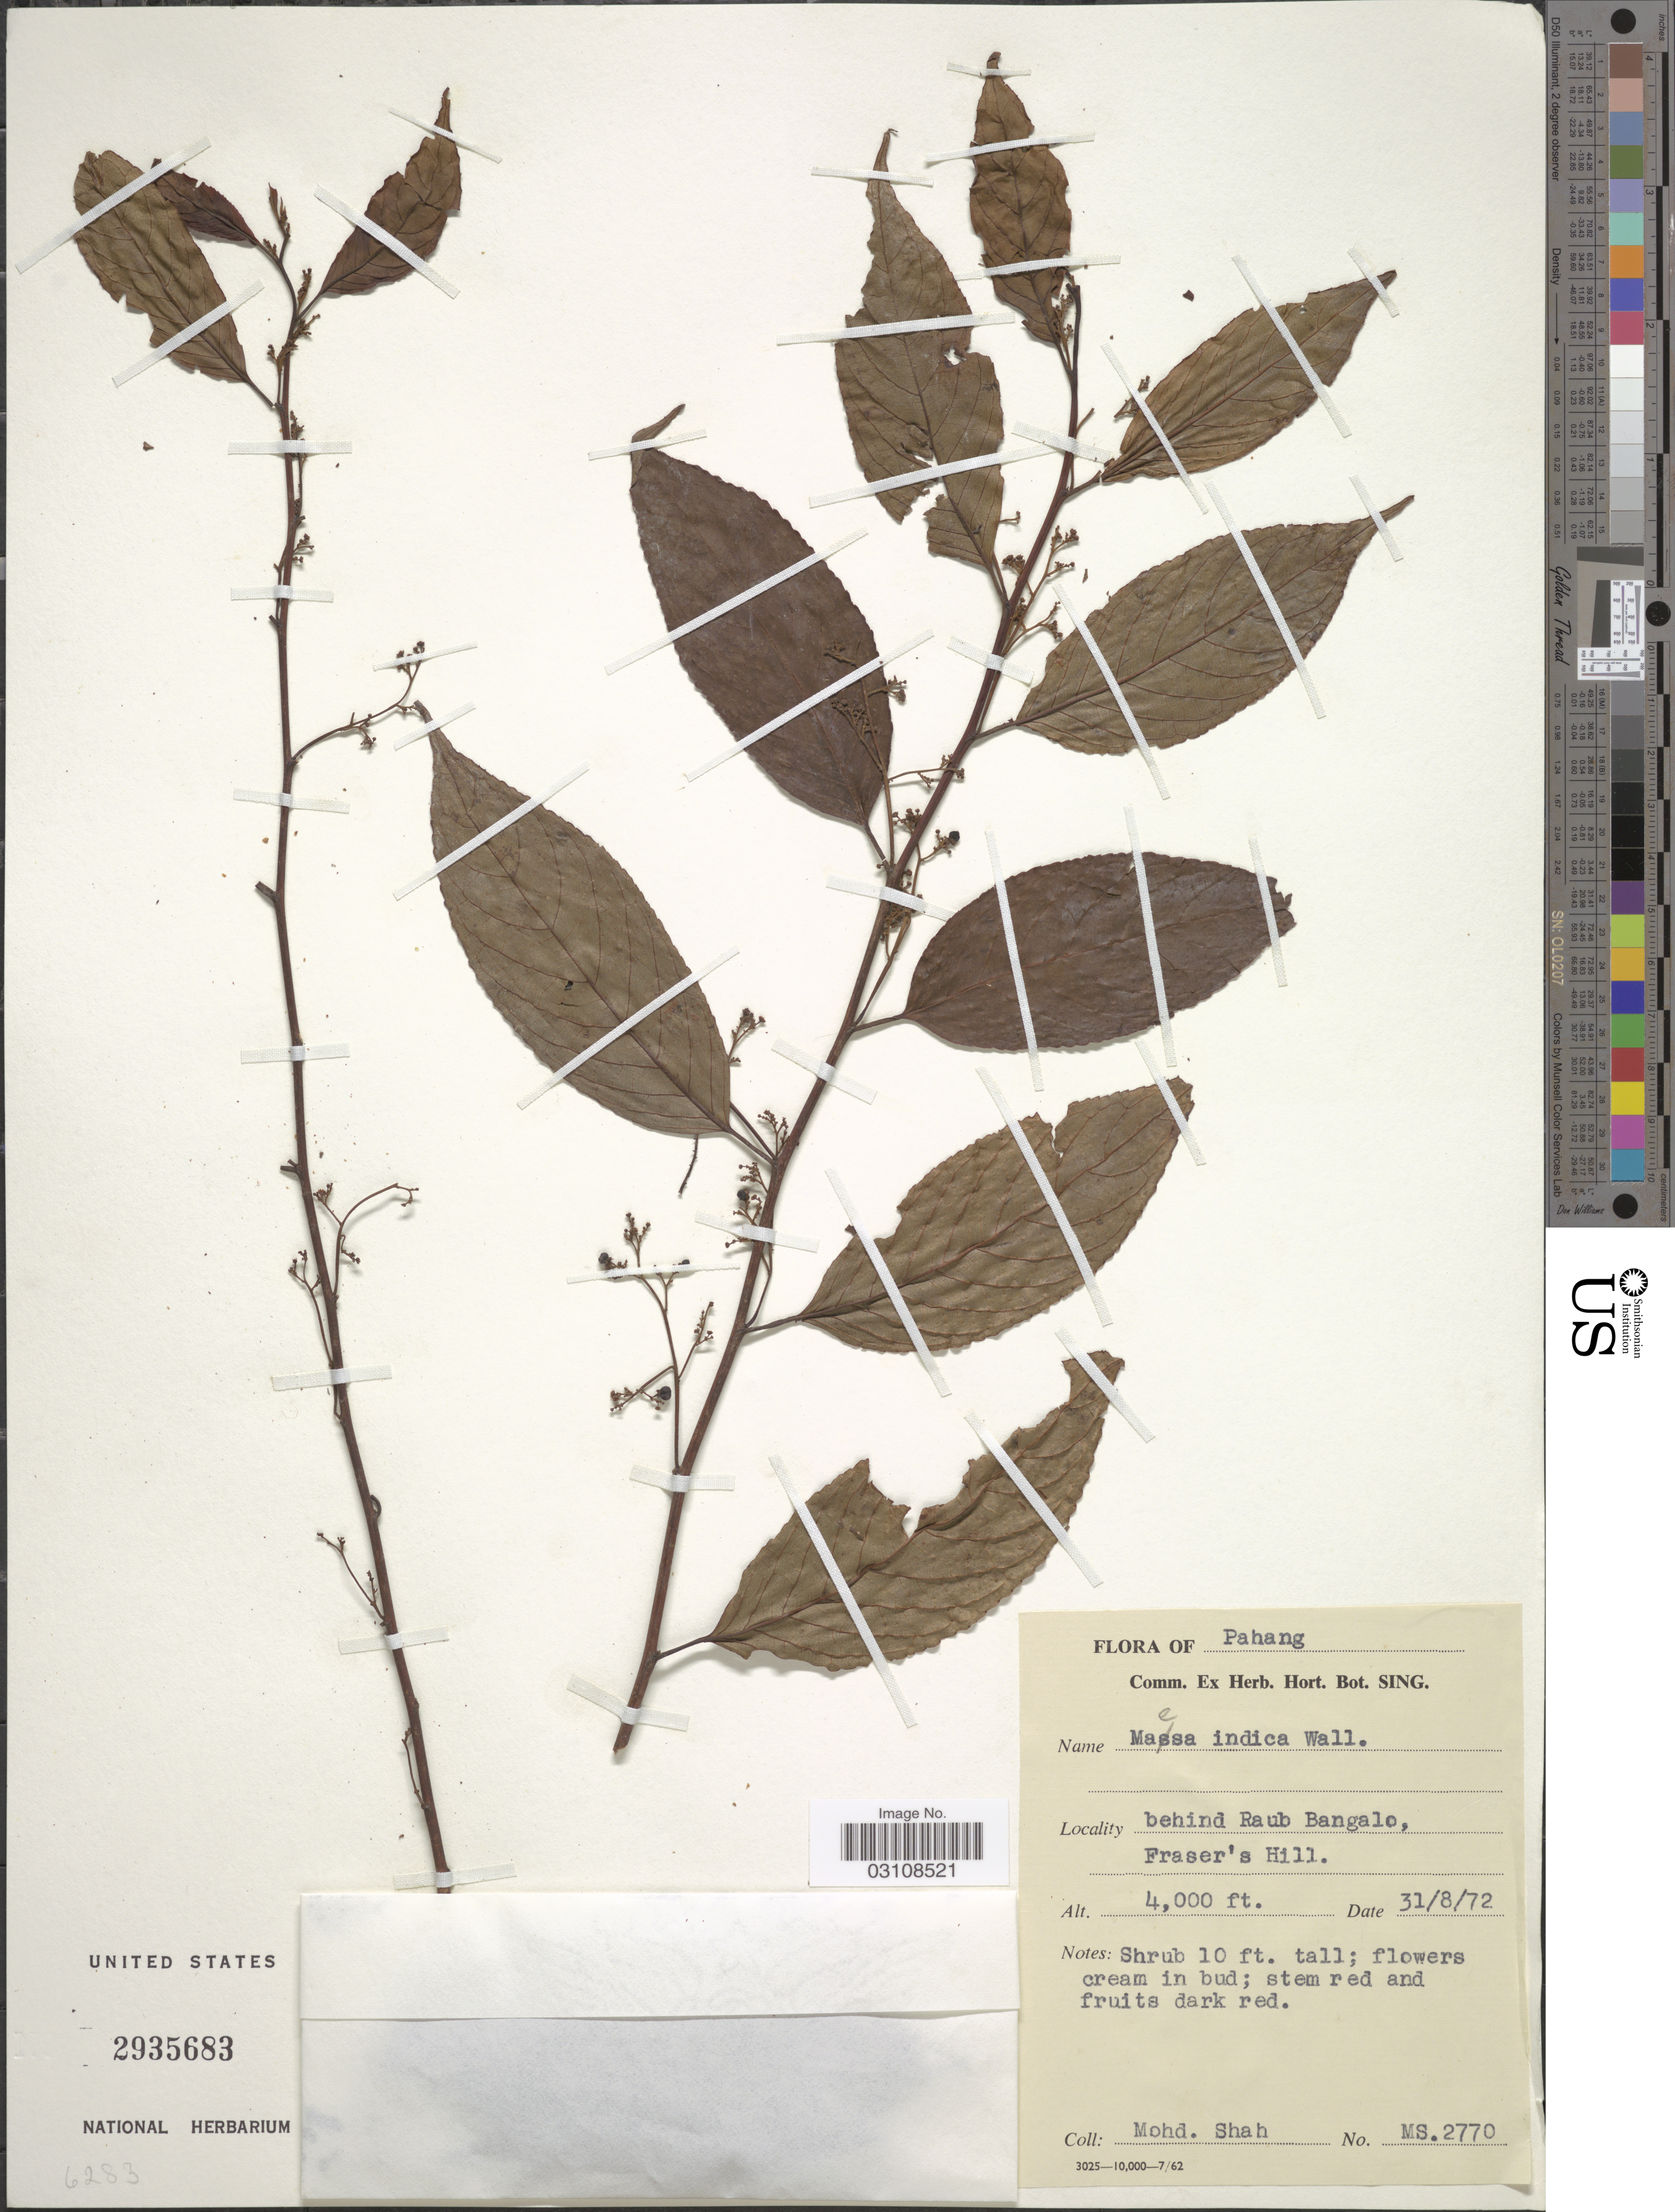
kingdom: Plantae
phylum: Tracheophyta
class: Magnoliopsida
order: Ericales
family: Primulaceae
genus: Maesa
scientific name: Maesa indica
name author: (Roxb.) A. DC.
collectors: M. Shah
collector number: MS2770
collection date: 1972-08-31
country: Malaysia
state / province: Pahang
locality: Behind Raub Bangalo, Fraser's Hill.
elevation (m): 1219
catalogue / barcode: US 2935683